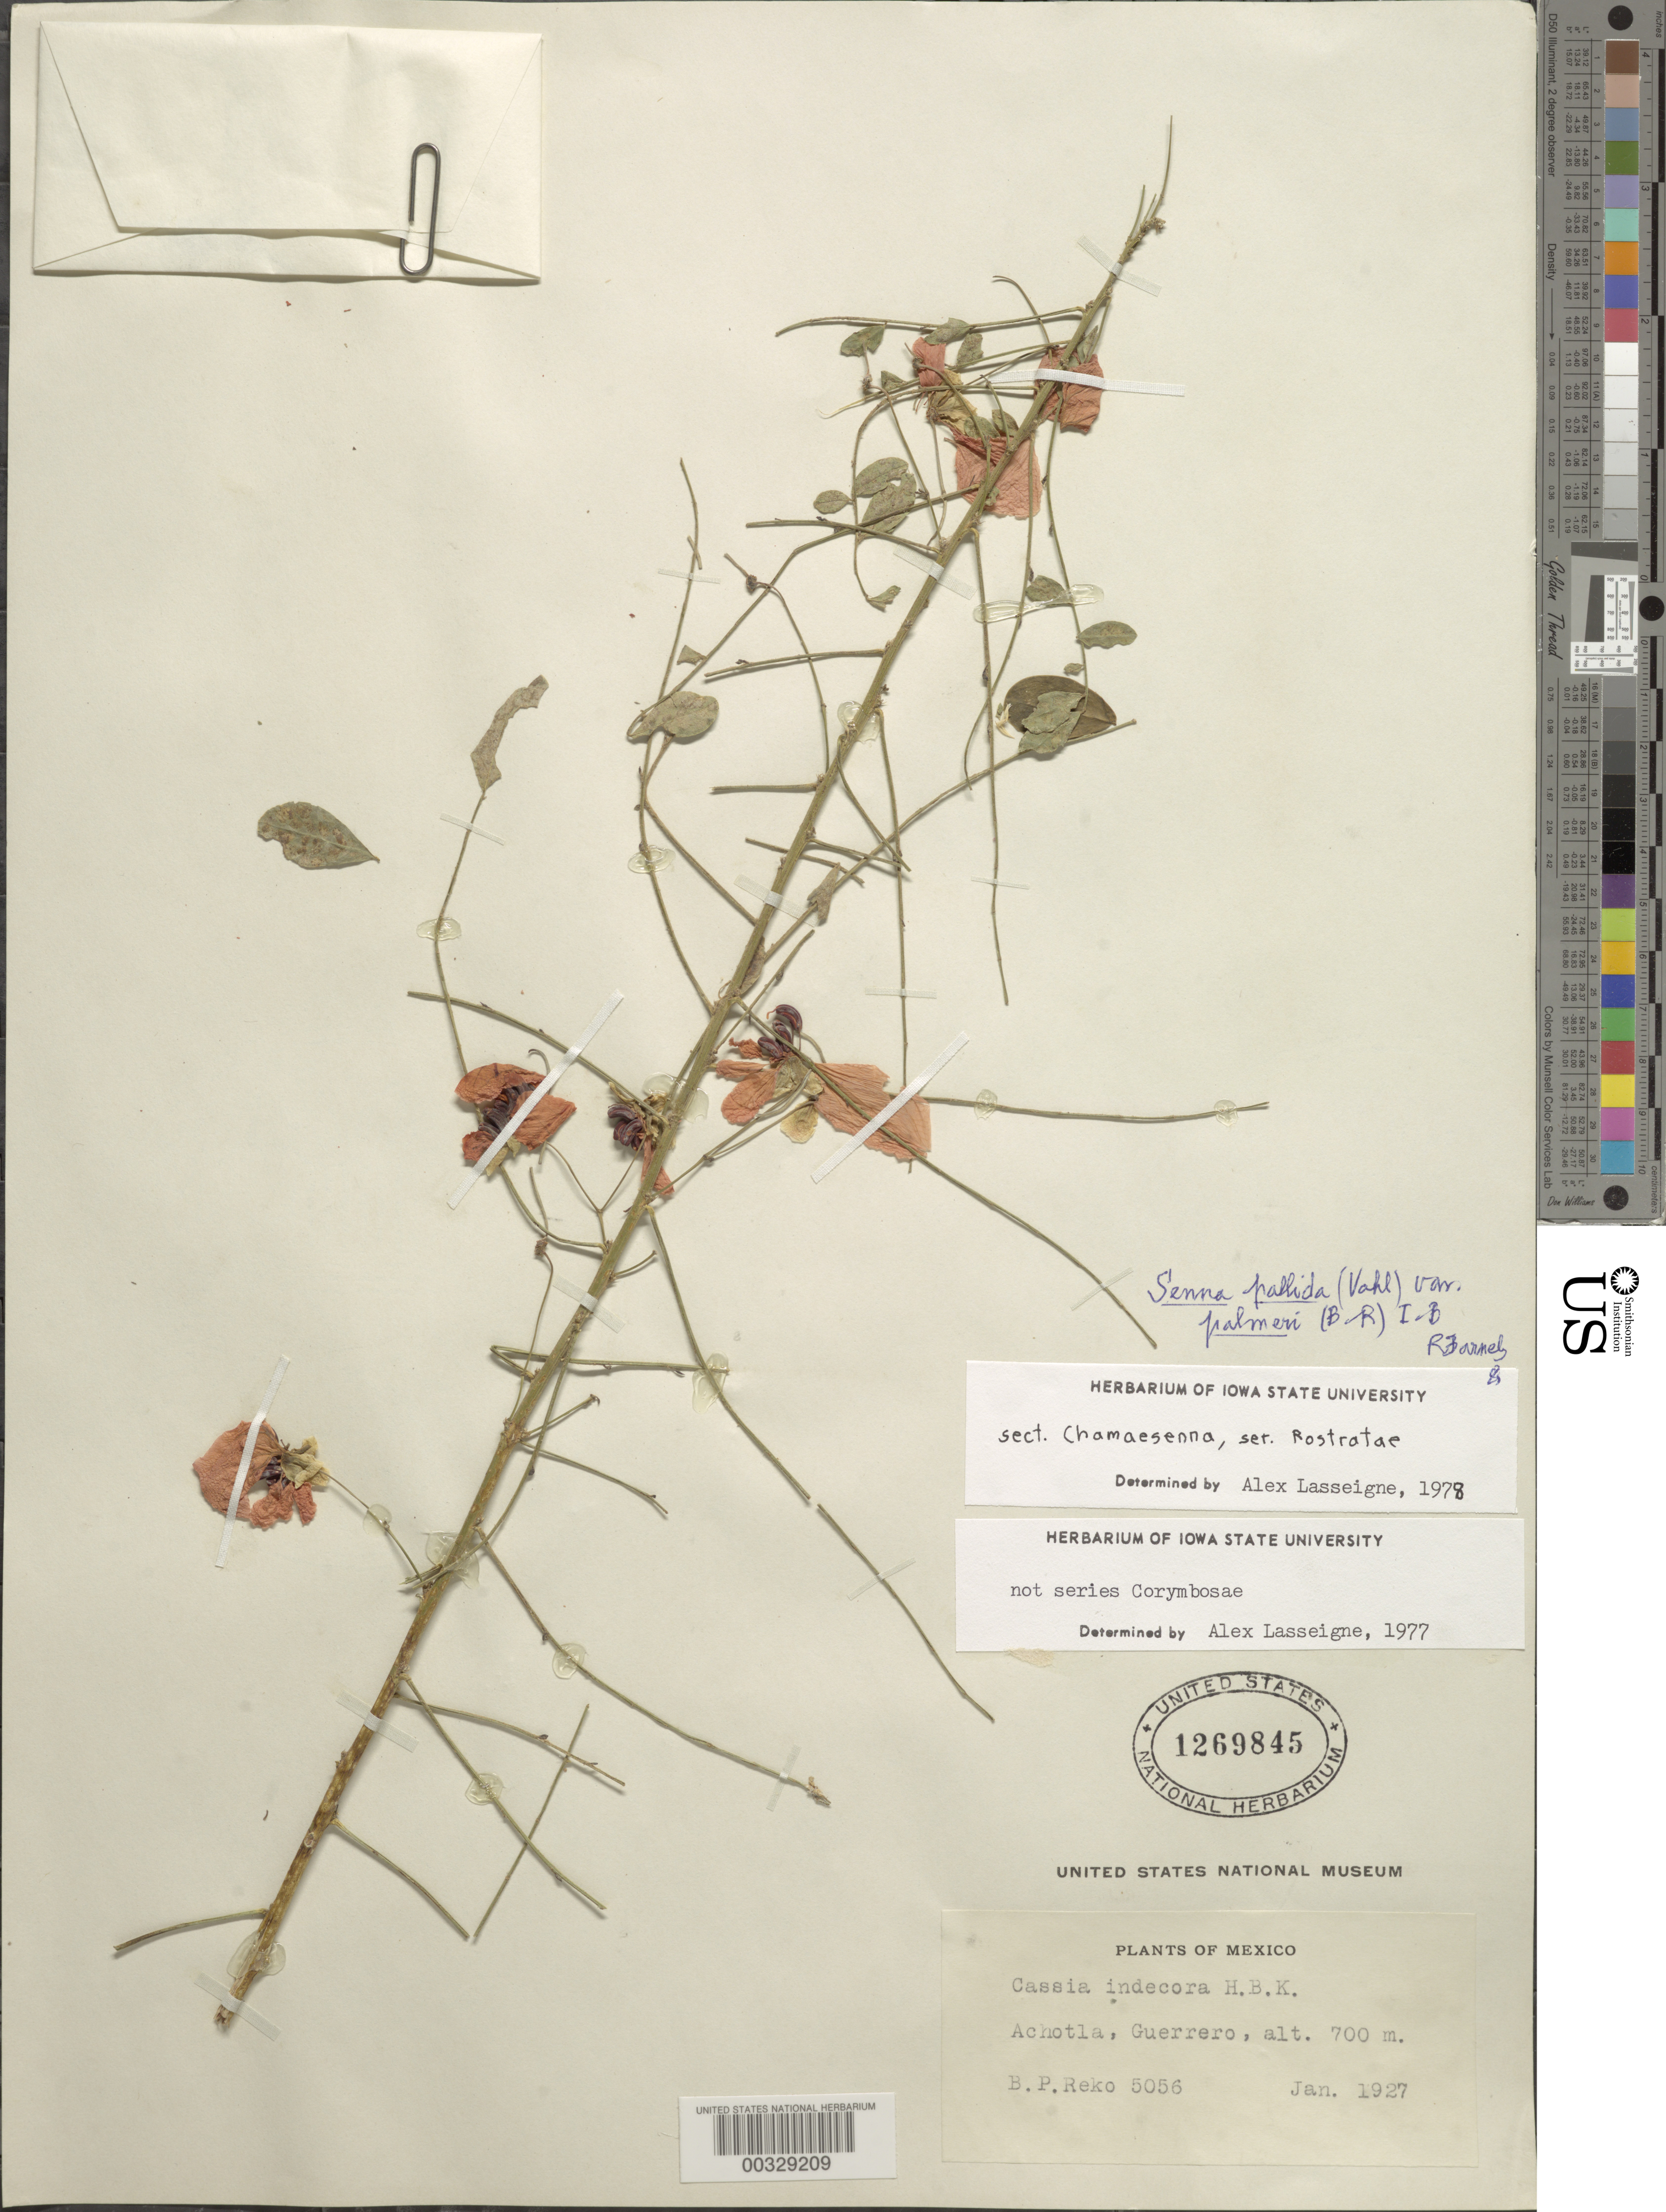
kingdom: Plantae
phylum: Tracheophyta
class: Magnoliopsida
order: Fabales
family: Fabaceae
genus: Senna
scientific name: Senna pallida var. pallida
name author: (Vahl) H.S. Irwin & Barneby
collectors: B. P. Reko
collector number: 5056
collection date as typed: Jan 1927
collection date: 1927-01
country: Mexico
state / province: Guerrero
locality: Achotla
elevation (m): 700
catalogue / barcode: US 1269845